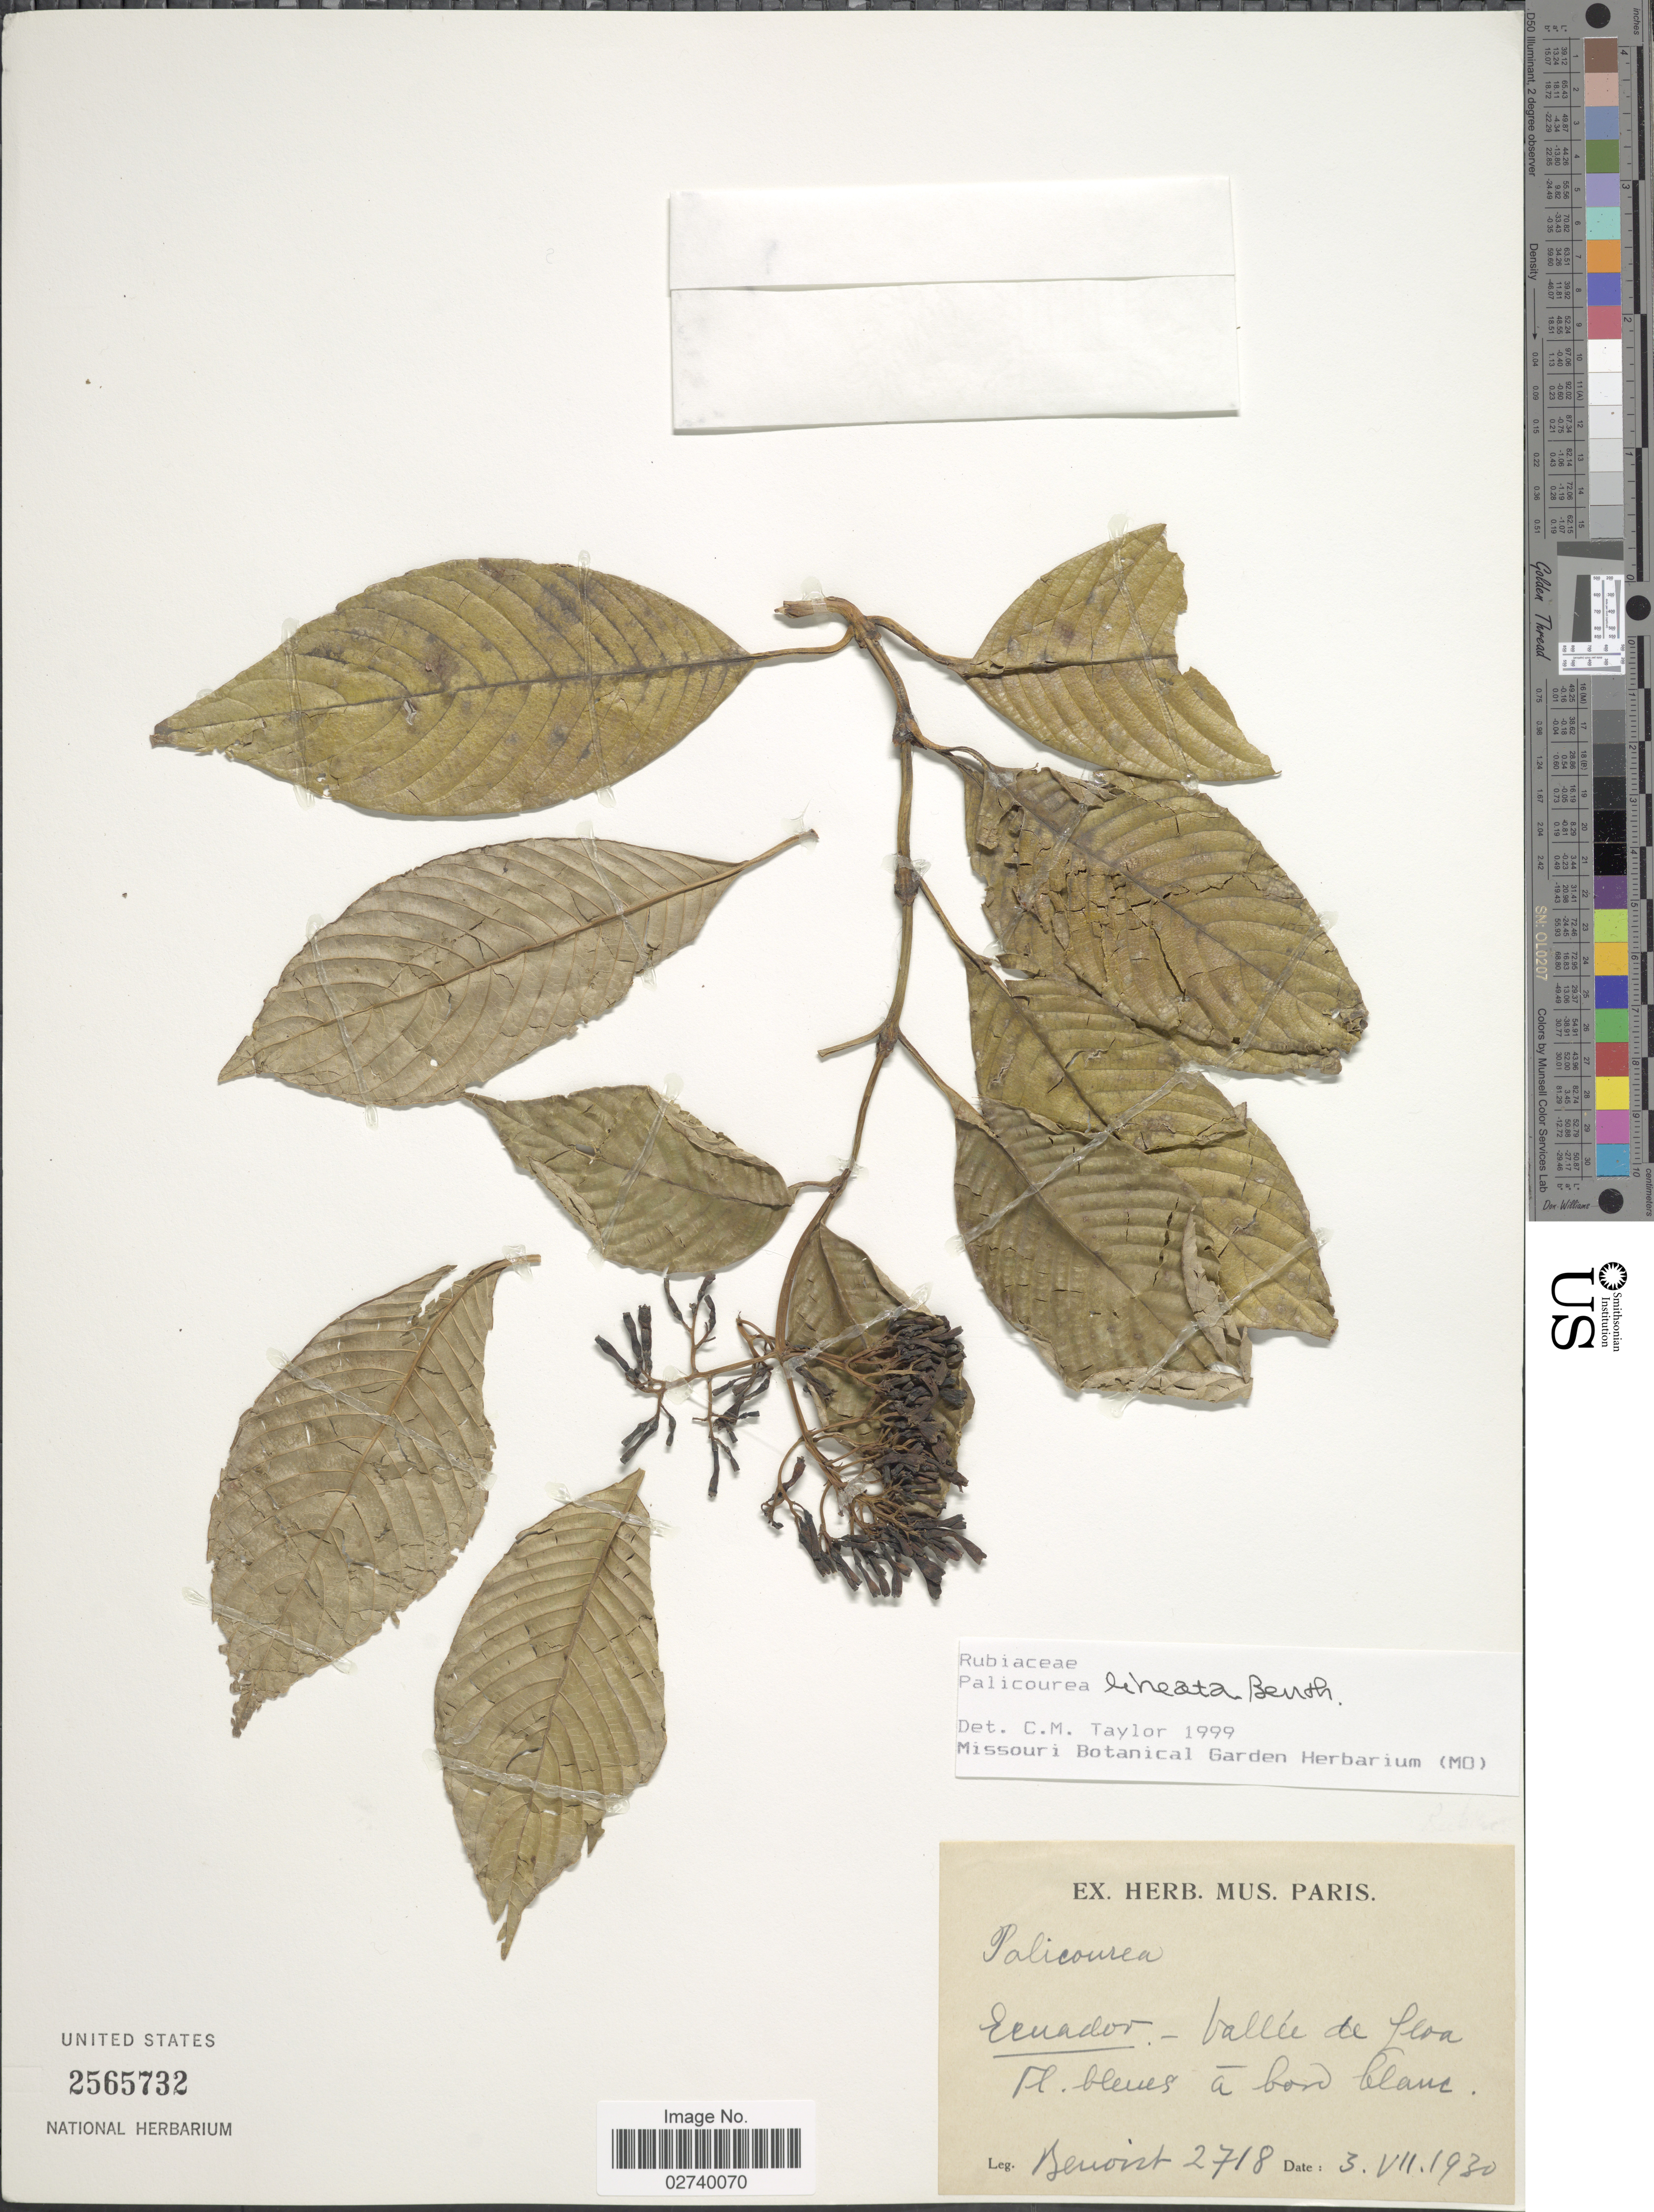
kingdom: Plantae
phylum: Tracheophyta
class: Magnoliopsida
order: Gentianales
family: Rubiaceae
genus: Palicourea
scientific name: Palicourea lineata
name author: Benth.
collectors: -- Benoist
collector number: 2718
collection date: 1930-07-03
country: Ecuador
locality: Vallée de Lloa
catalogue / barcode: US 2565732